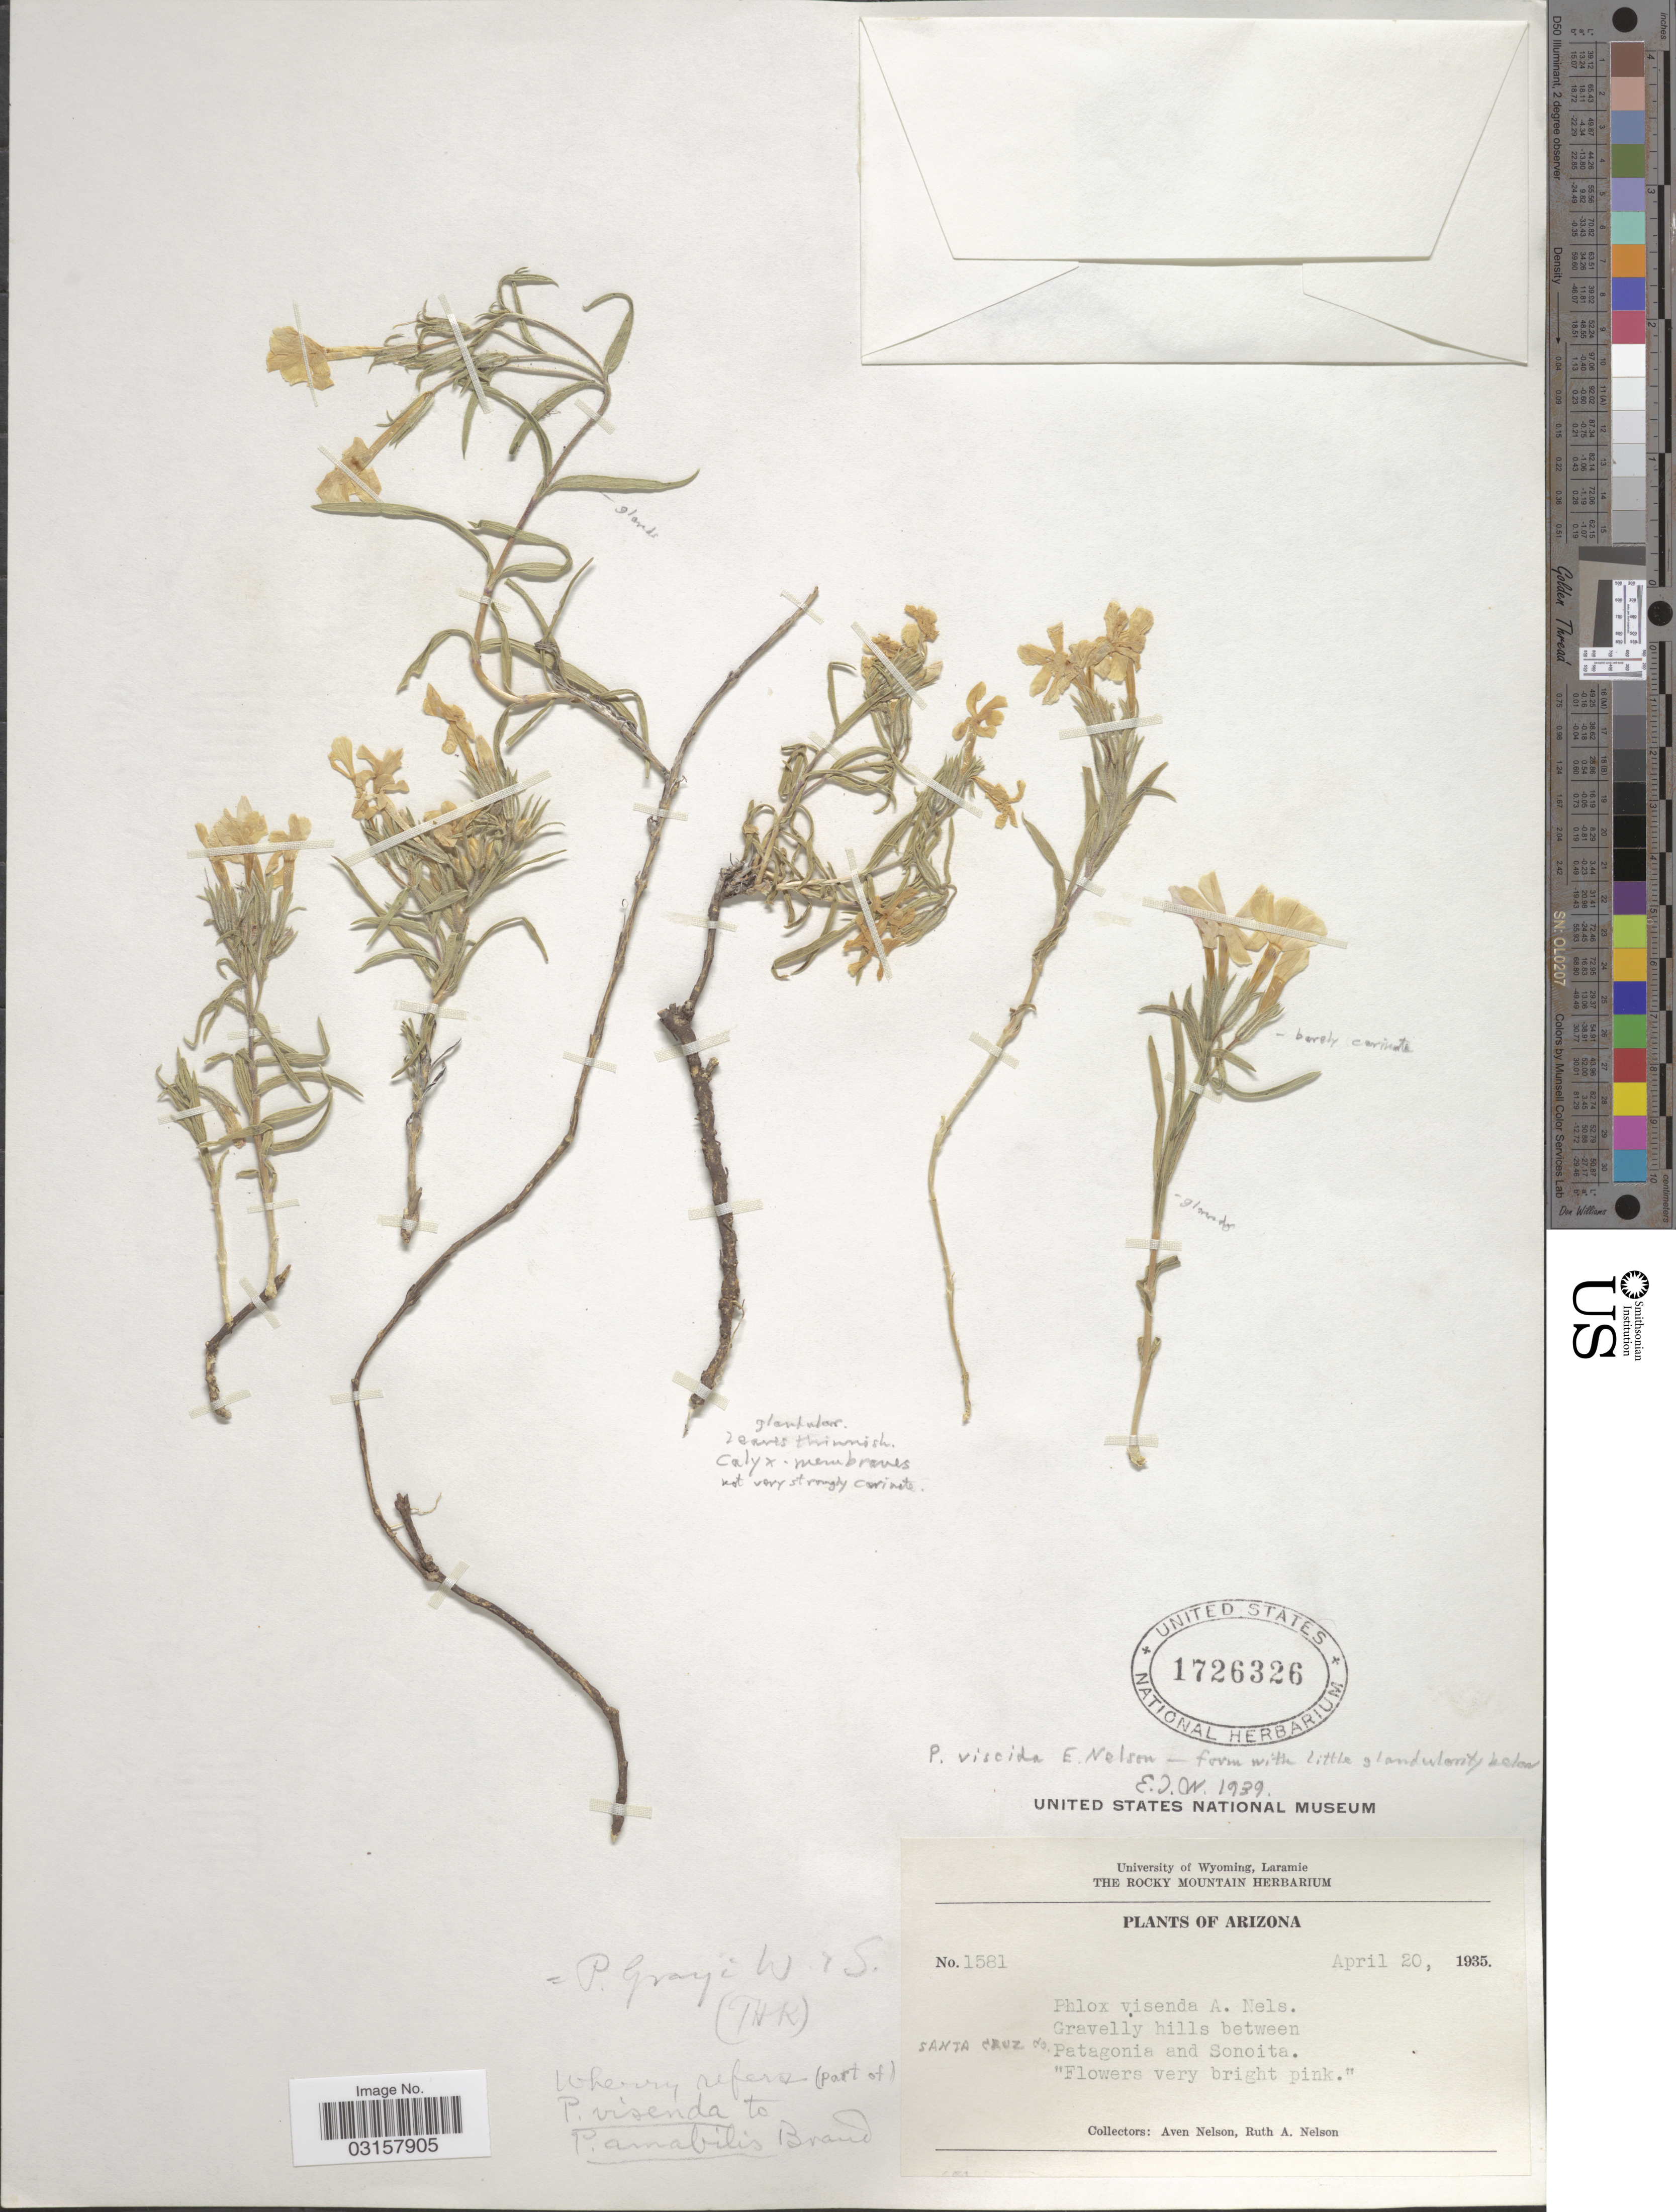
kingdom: Plantae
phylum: Tracheophyta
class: Magnoliopsida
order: Ericales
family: Polemoniaceae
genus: Phlox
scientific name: Phlox longifolia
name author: Nutt.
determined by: Mayfield, M. H.; Ferguson, C. J.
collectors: A. Nelson & R. A. Nelson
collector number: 1581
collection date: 1935-04-20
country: United States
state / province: Arizona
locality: Gravelly hills between Patagonia and Sonoita. Santa Cruz Co.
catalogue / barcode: US 1726326